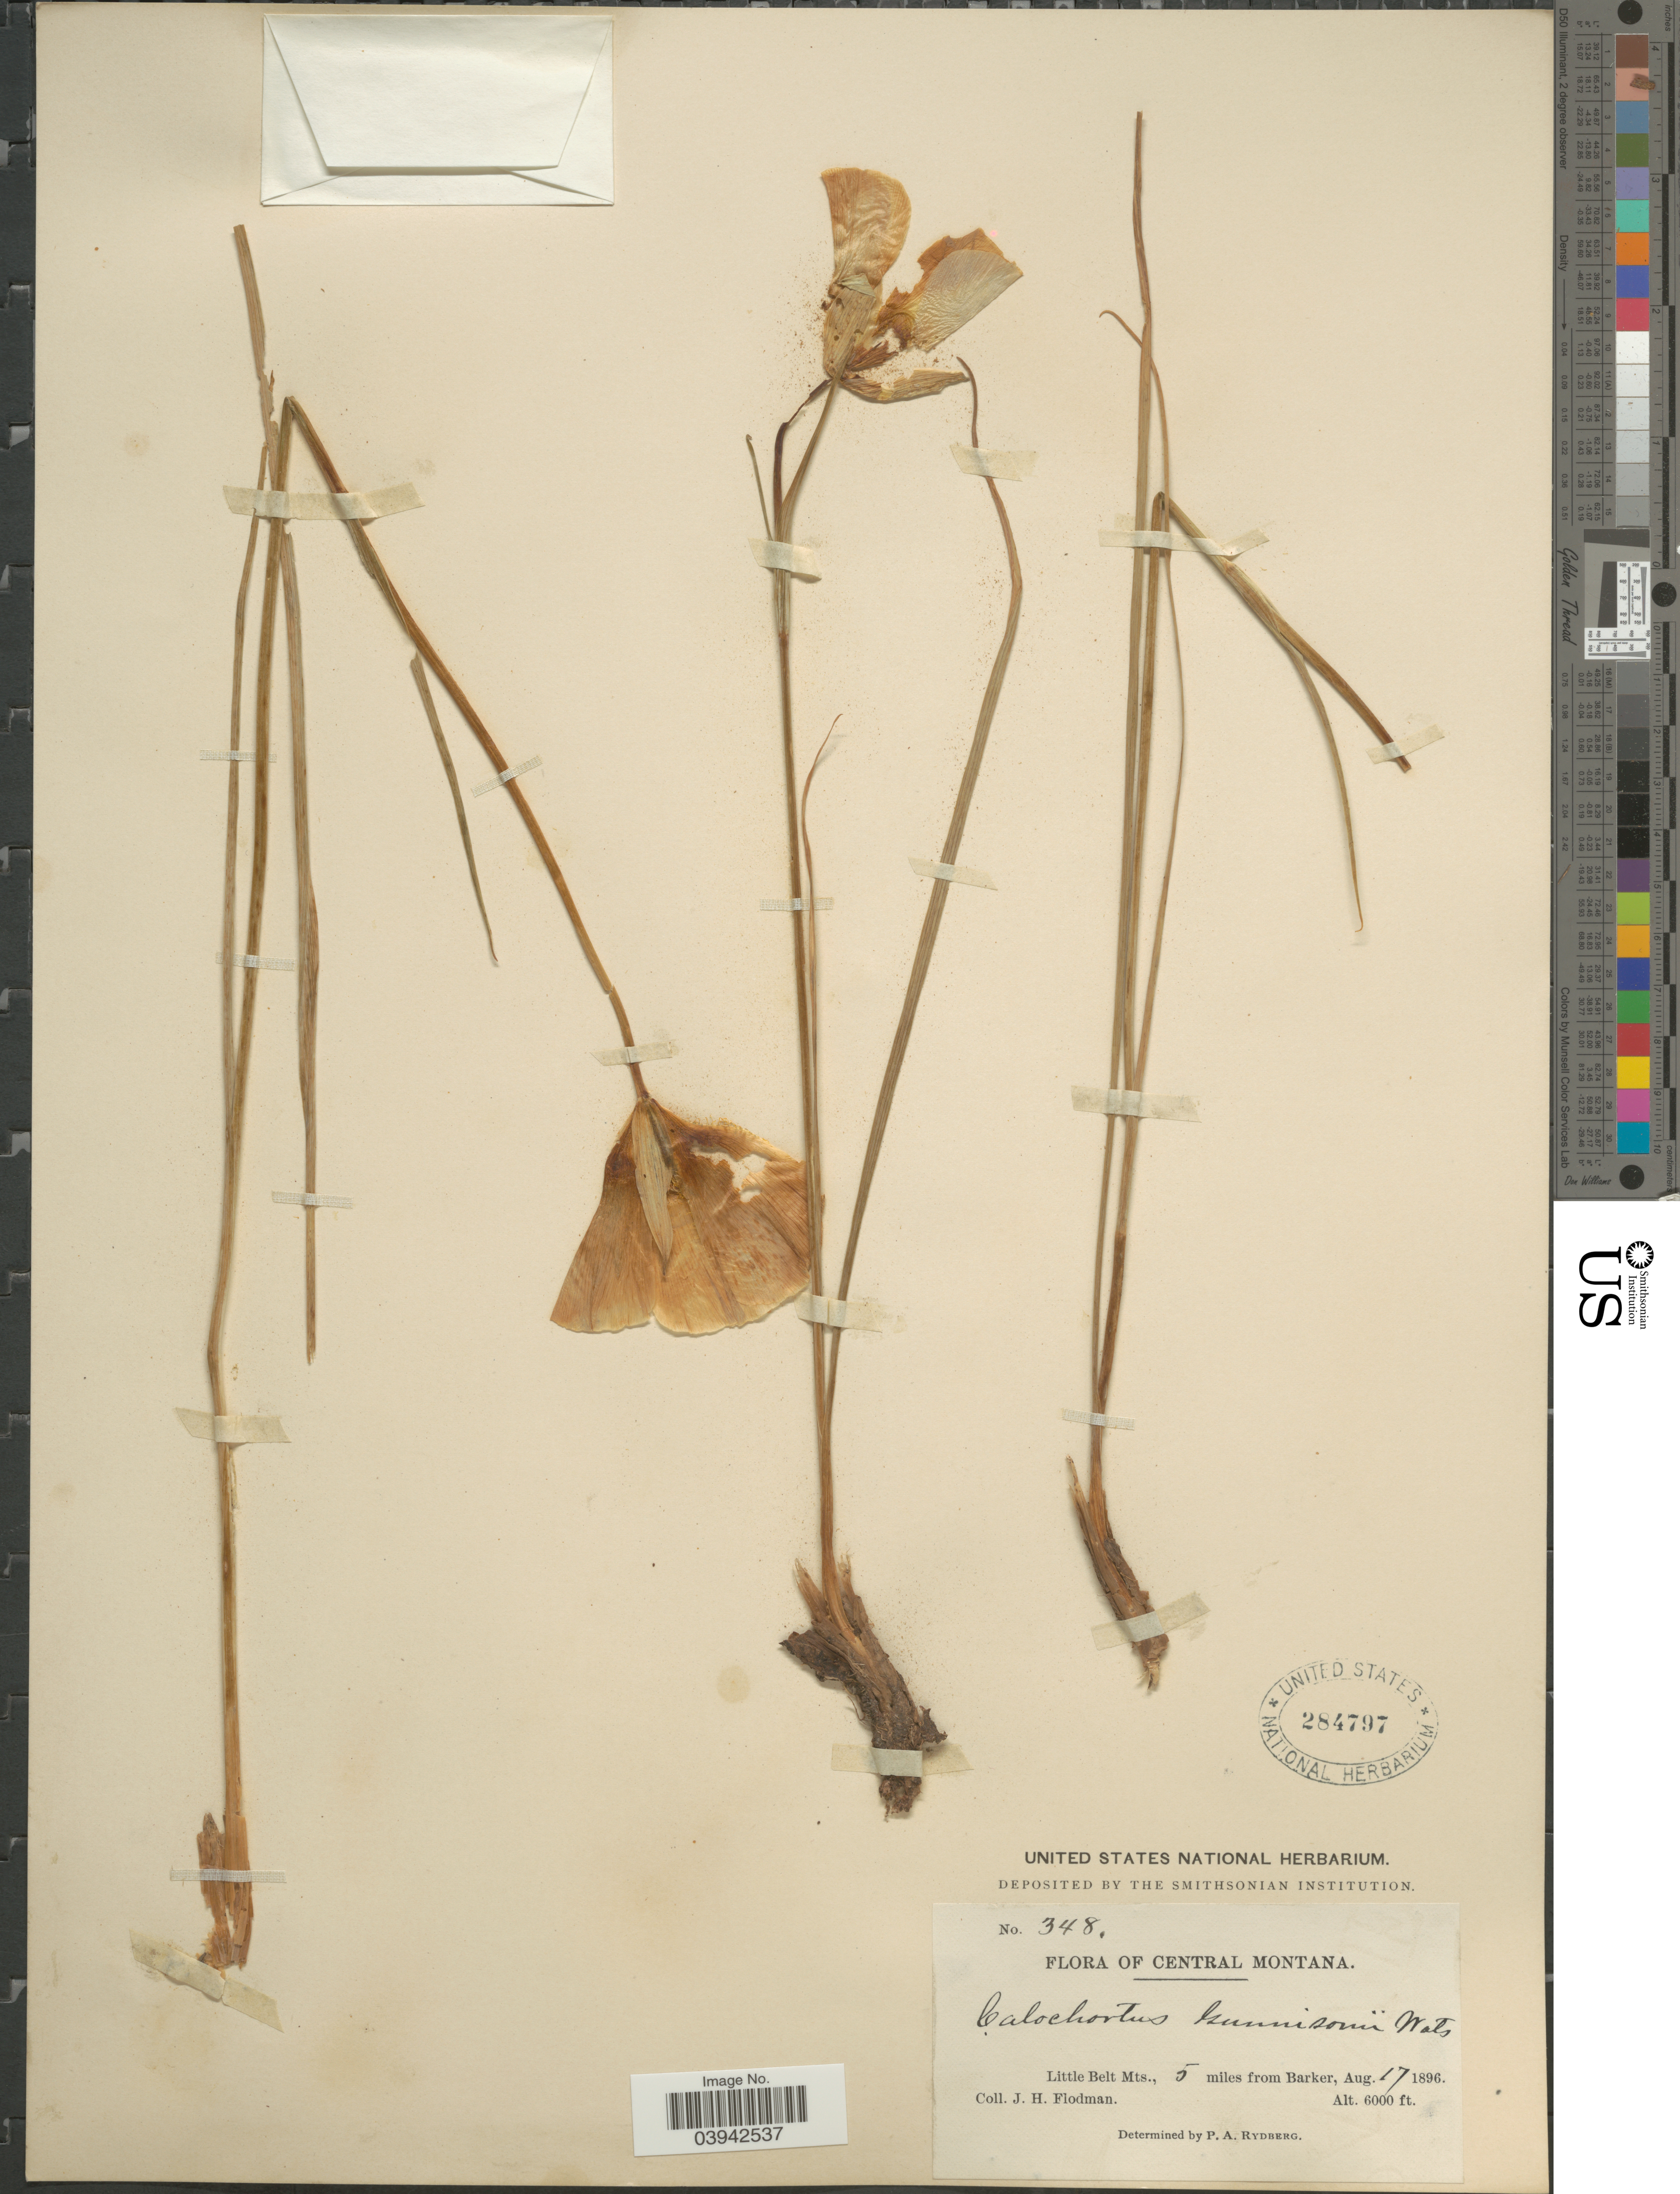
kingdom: Plantae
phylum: Tracheophyta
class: Liliopsida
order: Liliales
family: Liliaceae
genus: Calochortus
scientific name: Calochortus gunnisonii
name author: S. Watson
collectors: J. Flodman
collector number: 348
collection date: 1896-08-17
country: United States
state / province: Montana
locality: Central Montana. Little Belt Mts., 5 miles from Barker.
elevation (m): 1829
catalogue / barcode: US 284797